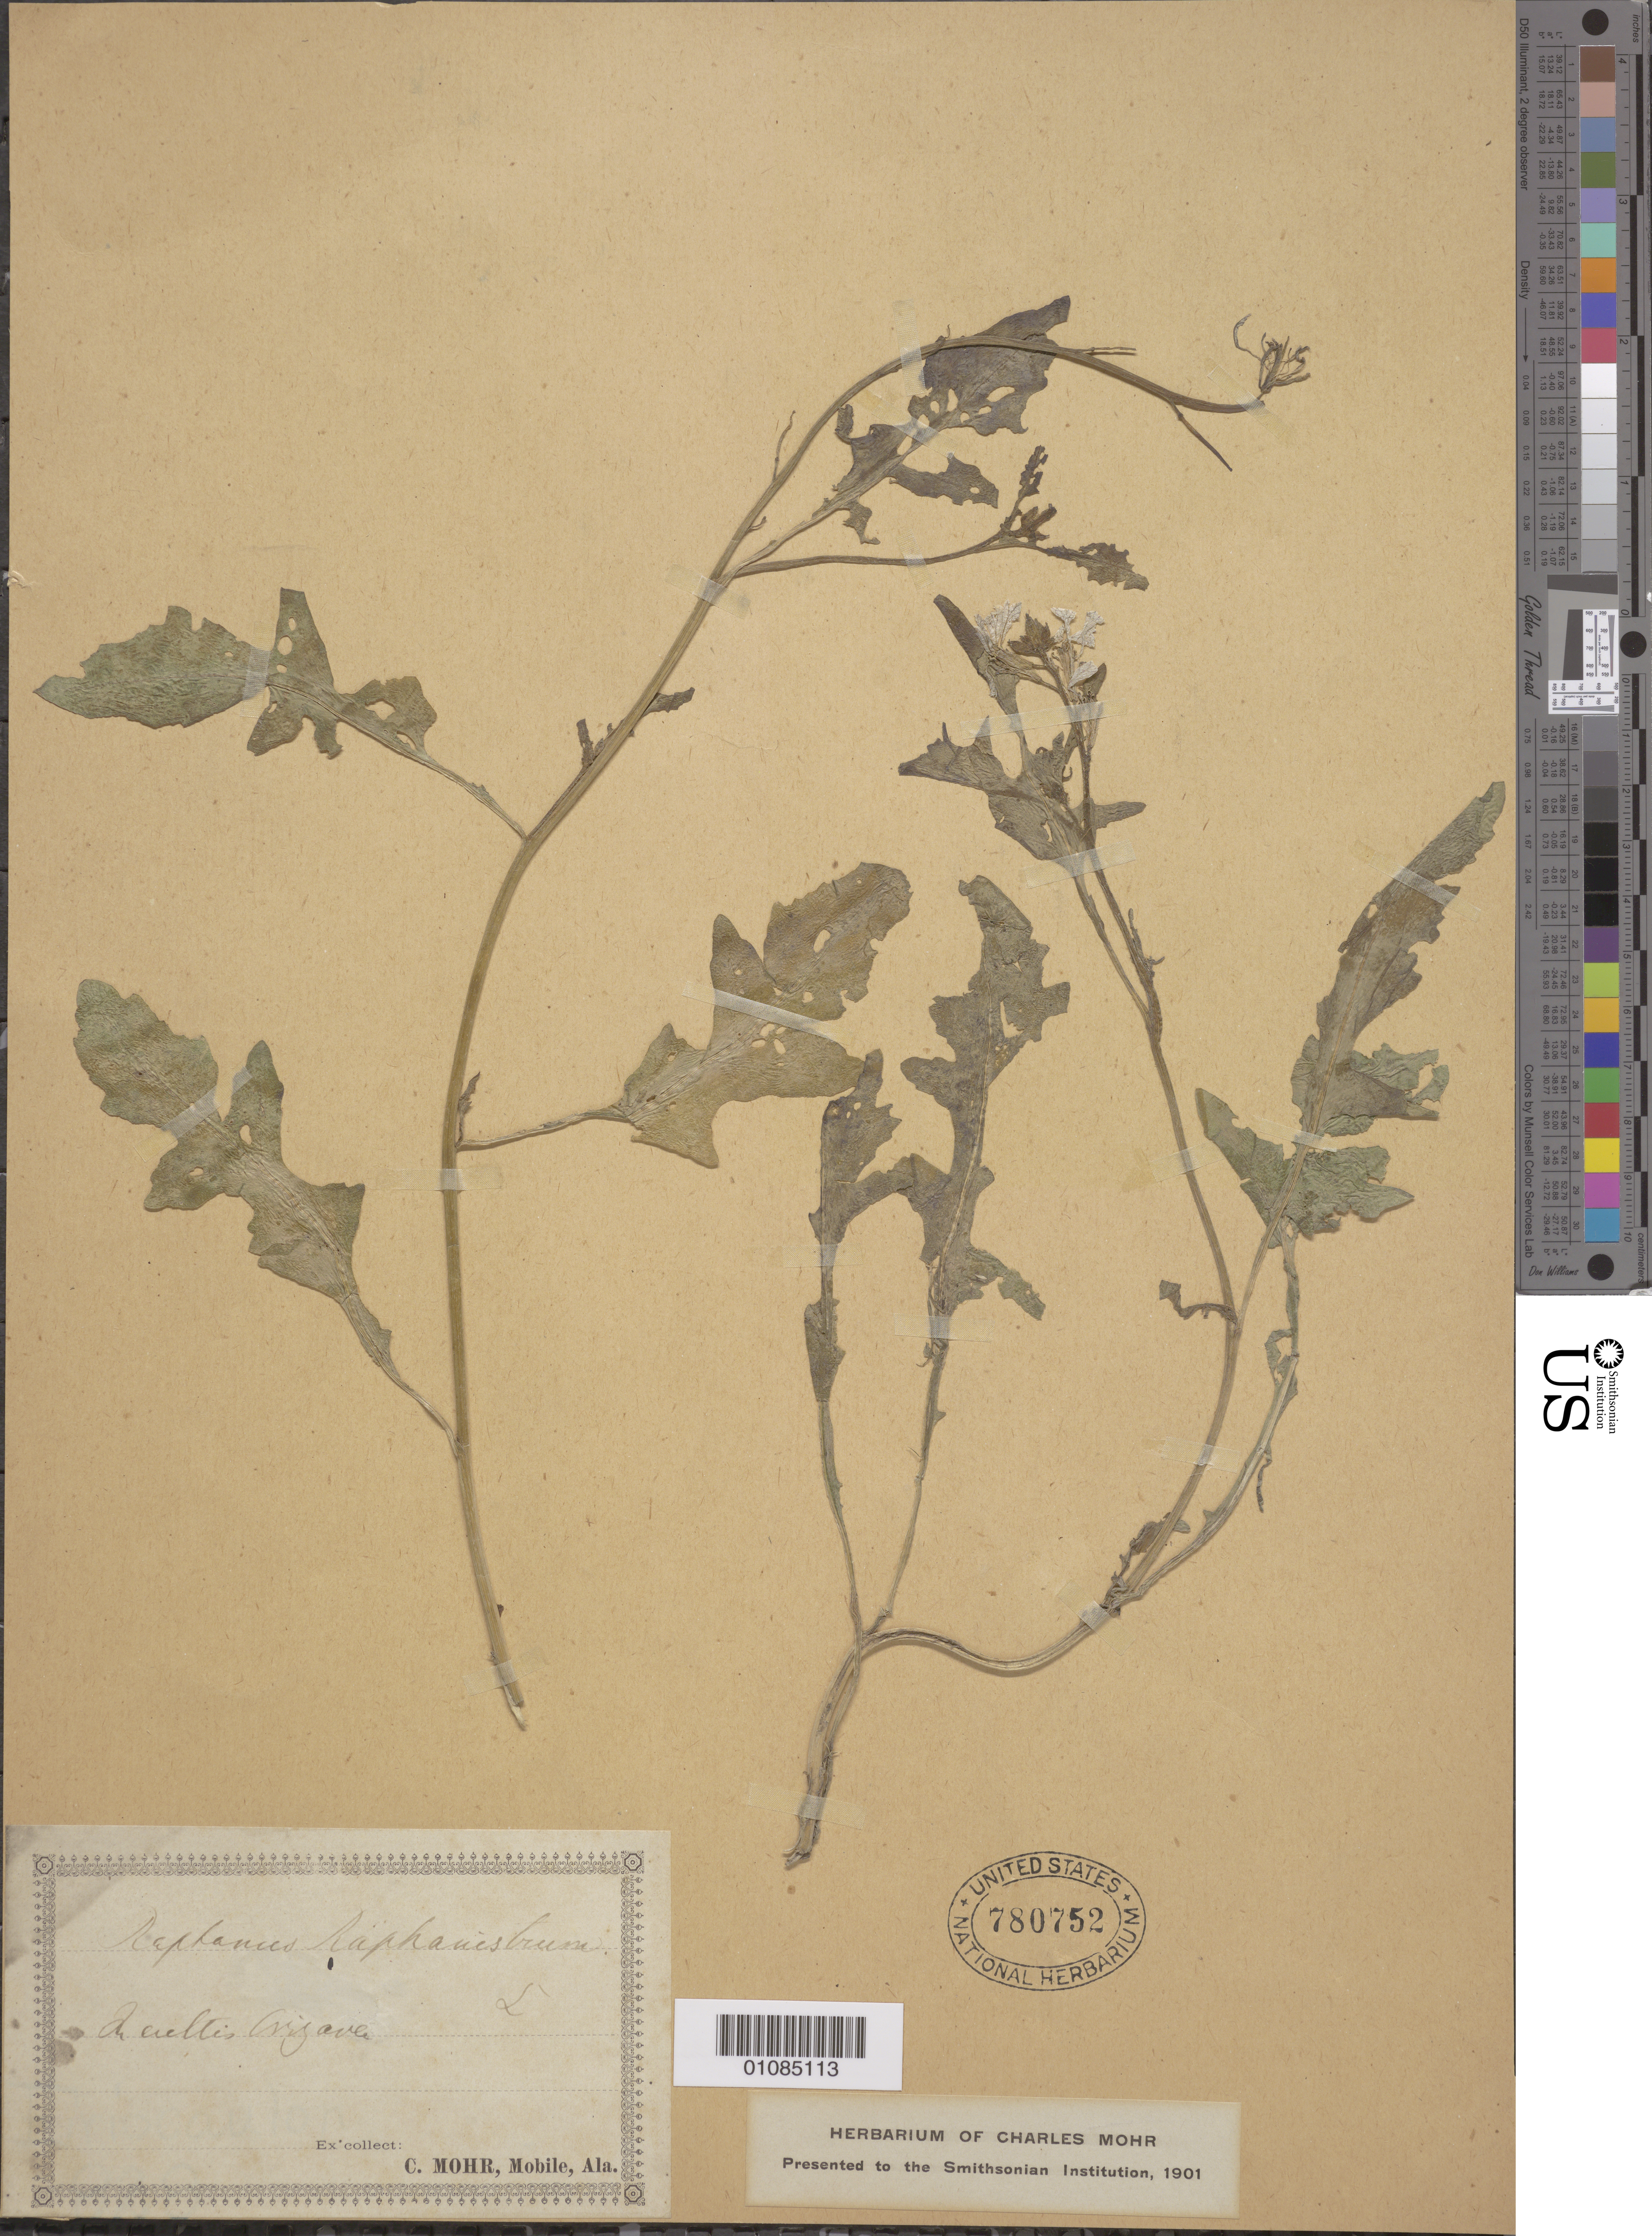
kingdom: Plantae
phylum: Tracheophyta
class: Magnoliopsida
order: Brassicales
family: Brassicaceae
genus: Raphanus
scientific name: Raphanus raphanistrum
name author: L.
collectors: C. T. Mohr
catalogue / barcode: US 780752